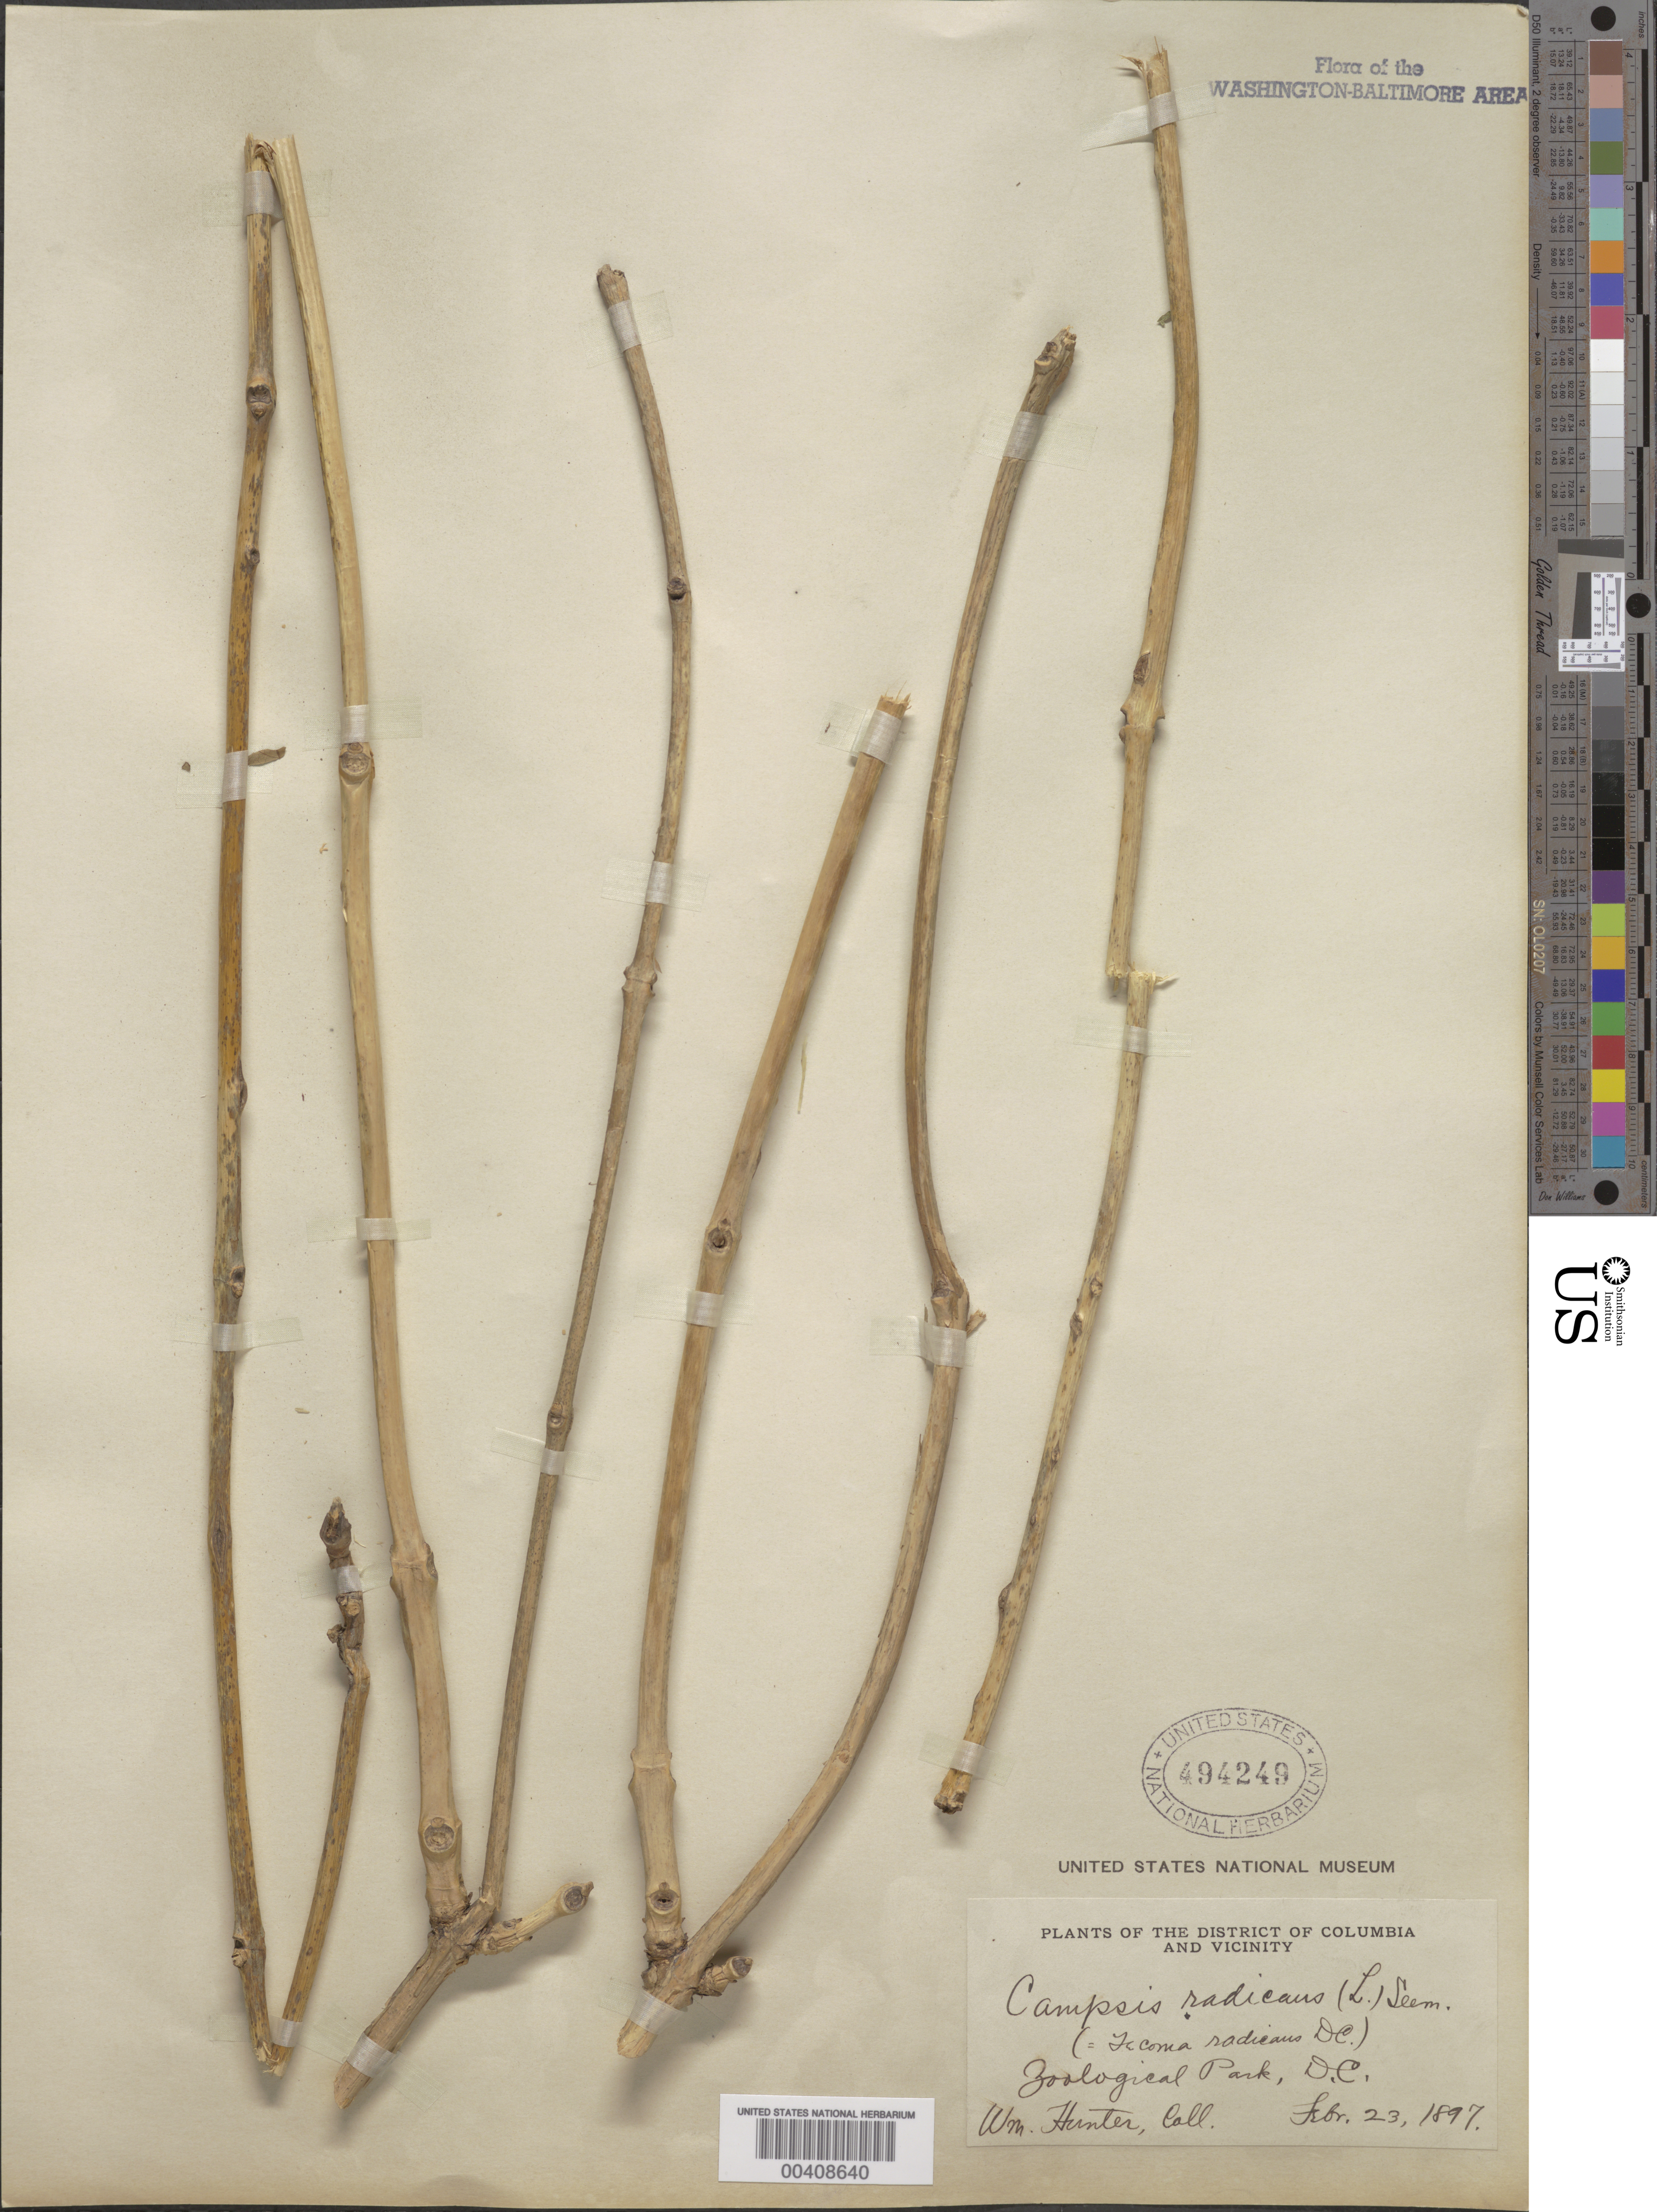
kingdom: Plantae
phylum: Tracheophyta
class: Magnoliopsida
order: Lamiales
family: Bignoniaceae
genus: Campsis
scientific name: Campsis radicans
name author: (L.) Seem.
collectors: W. Hunter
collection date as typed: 23 Feb 1897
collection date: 1897-02-23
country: United States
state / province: District of Columbia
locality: Zoological Park Rock Creek Park & vicinity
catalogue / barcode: US 494249